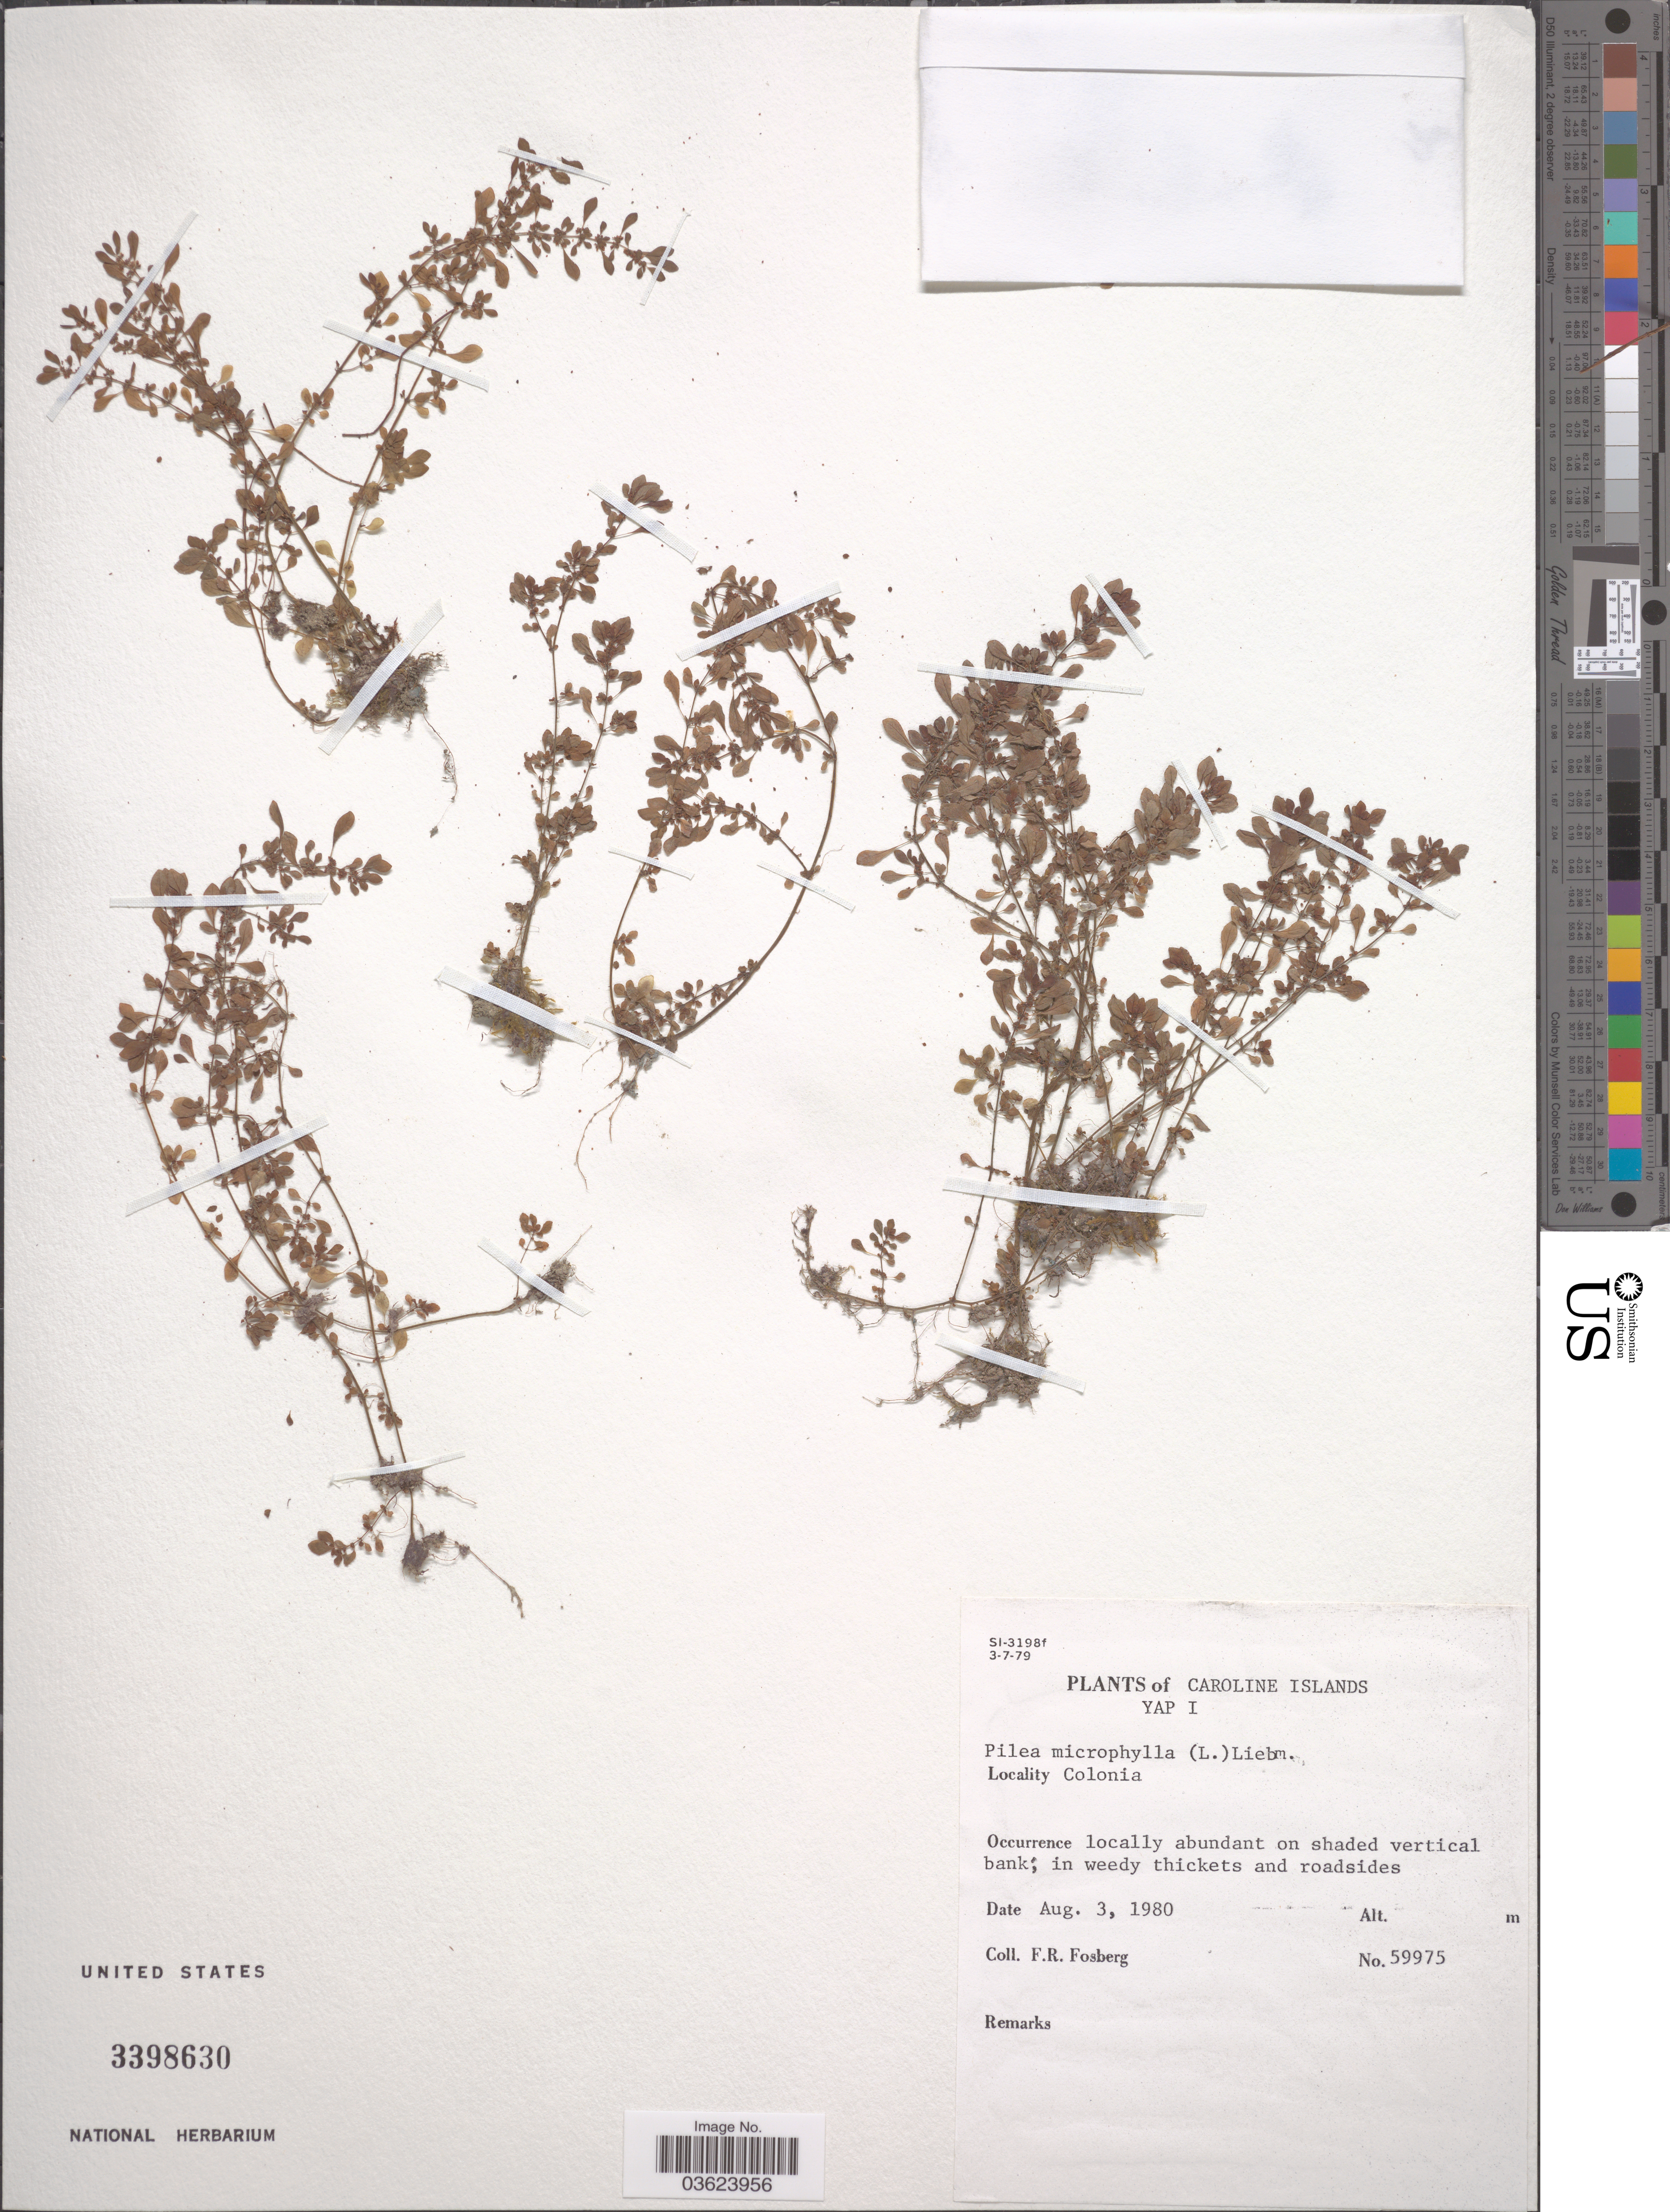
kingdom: Plantae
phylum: Tracheophyta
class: Magnoliopsida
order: Rosales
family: Urticaceae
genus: Pilea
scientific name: Pilea microphylla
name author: (L.) Liebm.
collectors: F. R. Fosberg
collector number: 59975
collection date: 1980-08-03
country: Micronesia, Federated States of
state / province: Yap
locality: The Caroline Islands. Yap I. Colonia.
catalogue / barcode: US 3398630